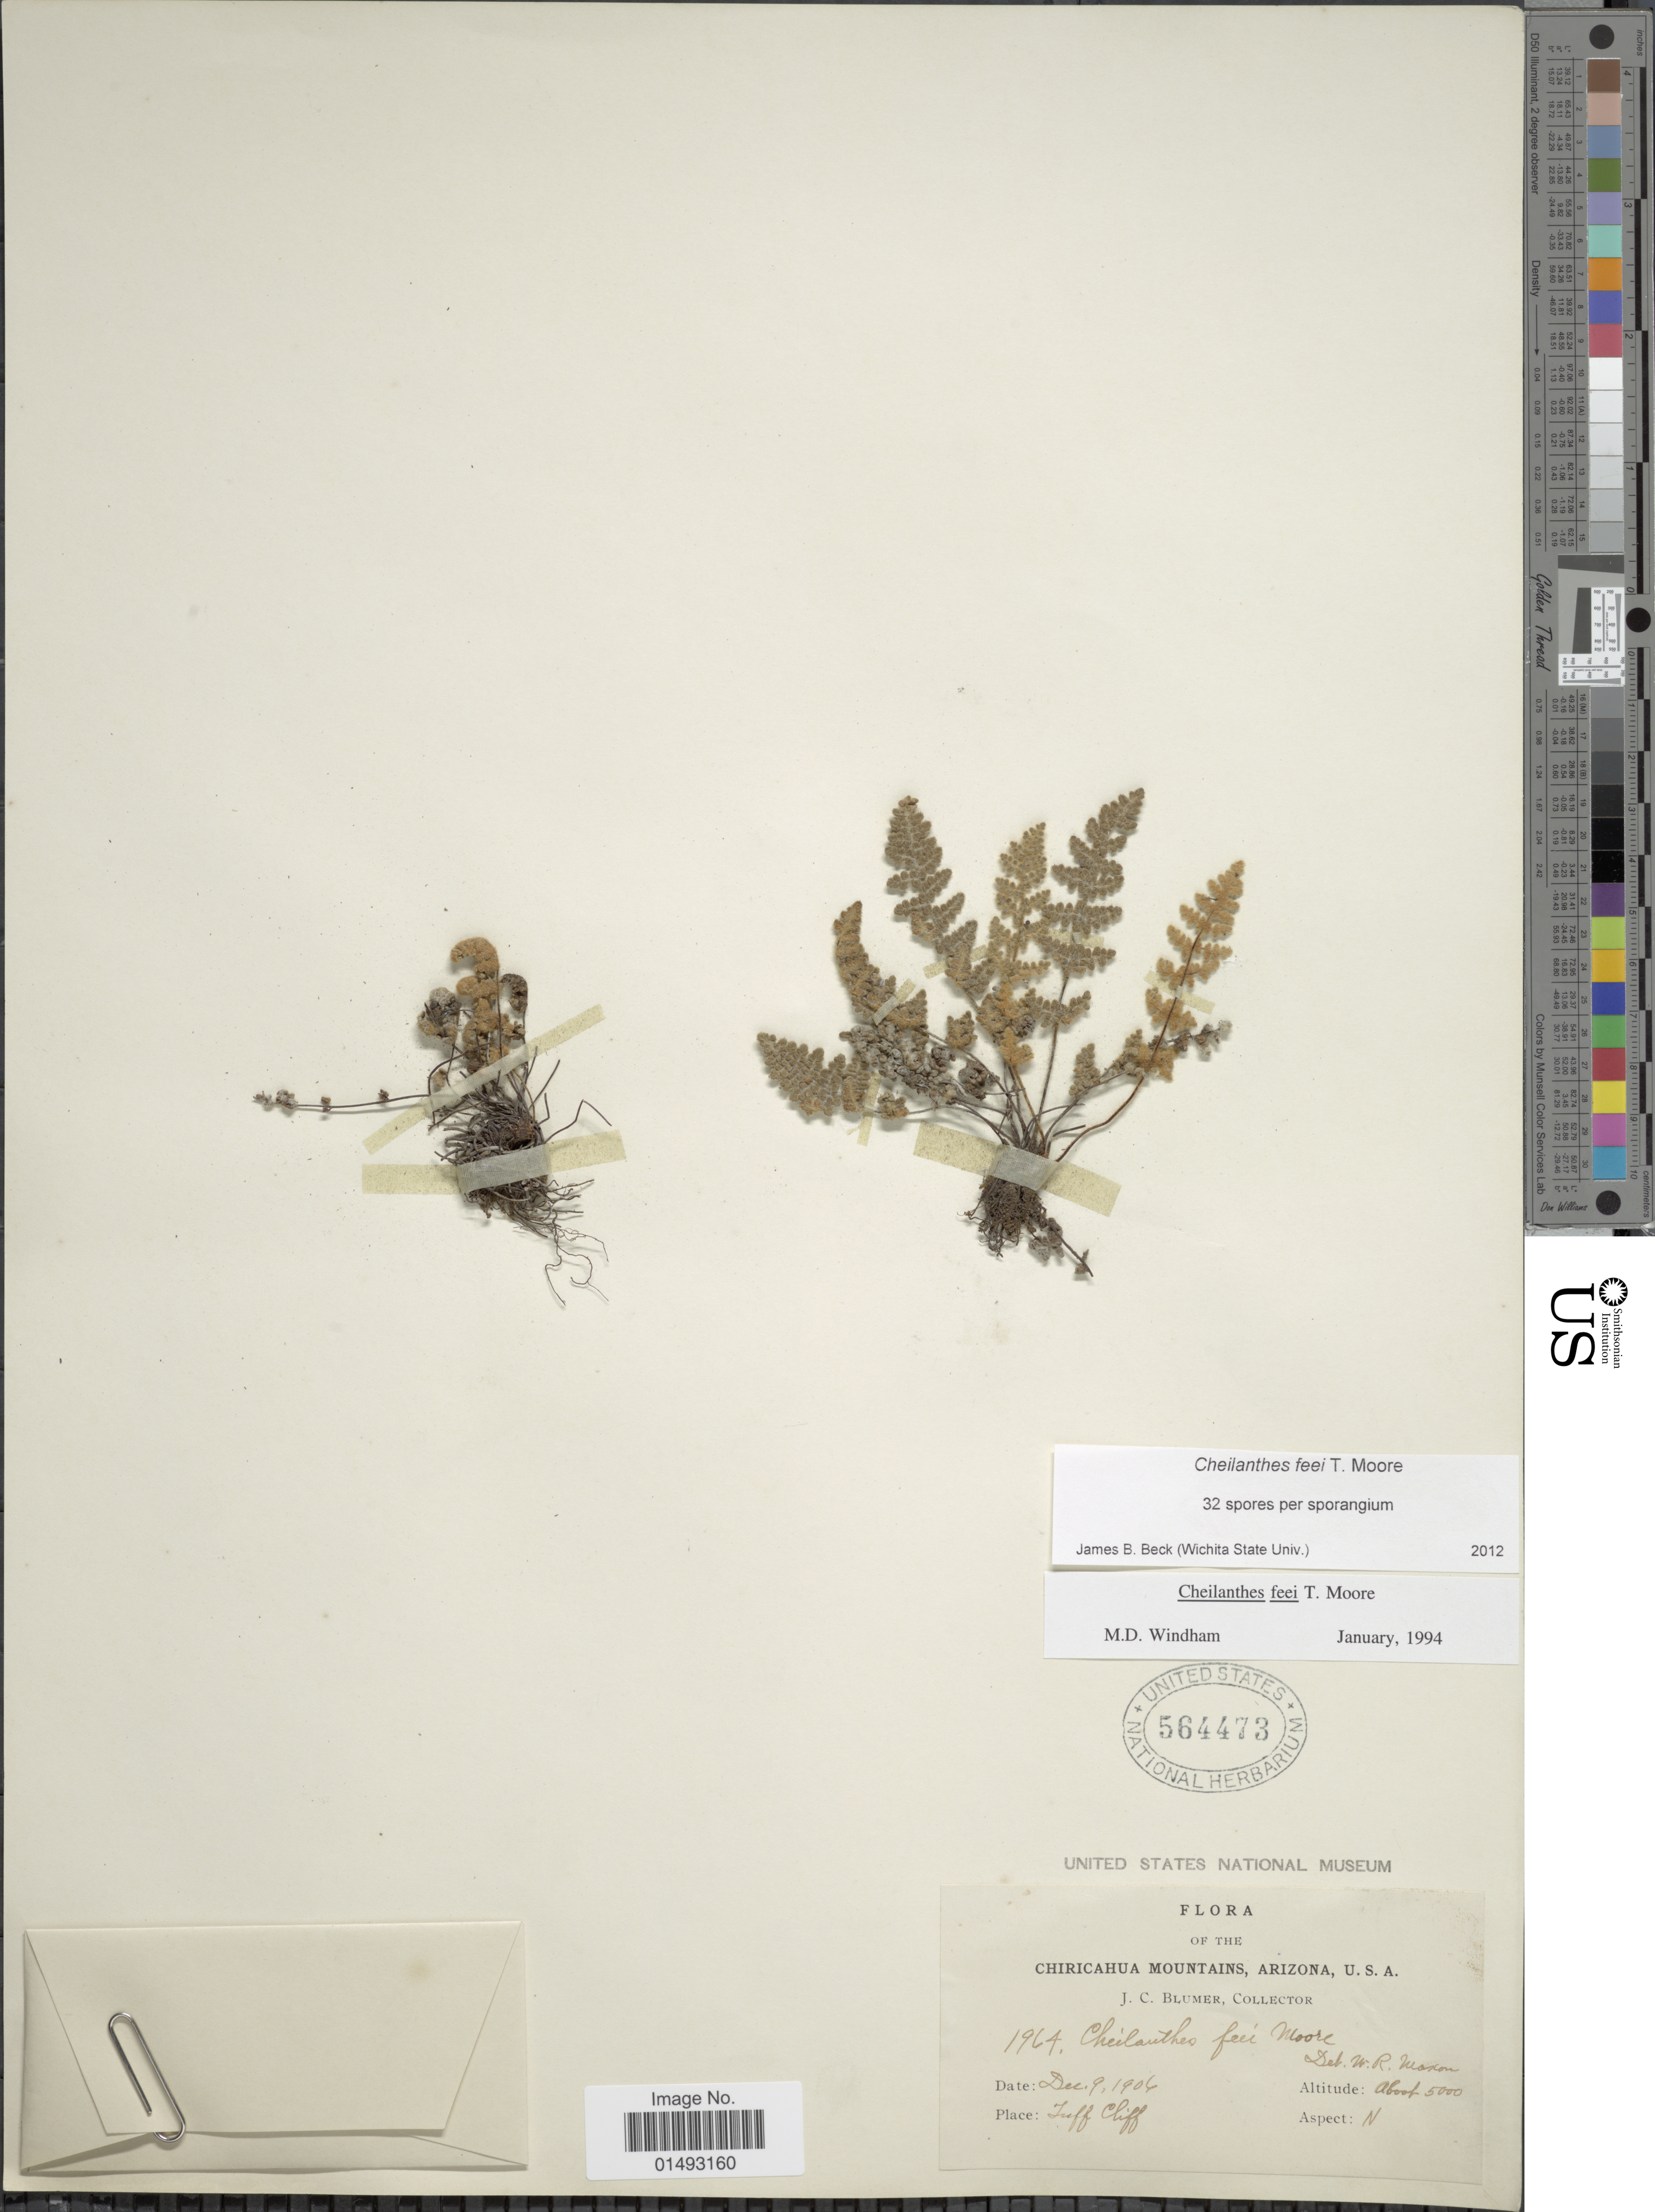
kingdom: Plantae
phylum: Tracheophyta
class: Polypodiopsida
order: Polypodiales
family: Pteridaceae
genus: Myriopteris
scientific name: Myriopteris gracilis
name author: Fée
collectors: J. C. Blumer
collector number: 1964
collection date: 1906-12-09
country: United States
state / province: Arizona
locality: Chiricahua Mountains, Tuff Cliff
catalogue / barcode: US 564473